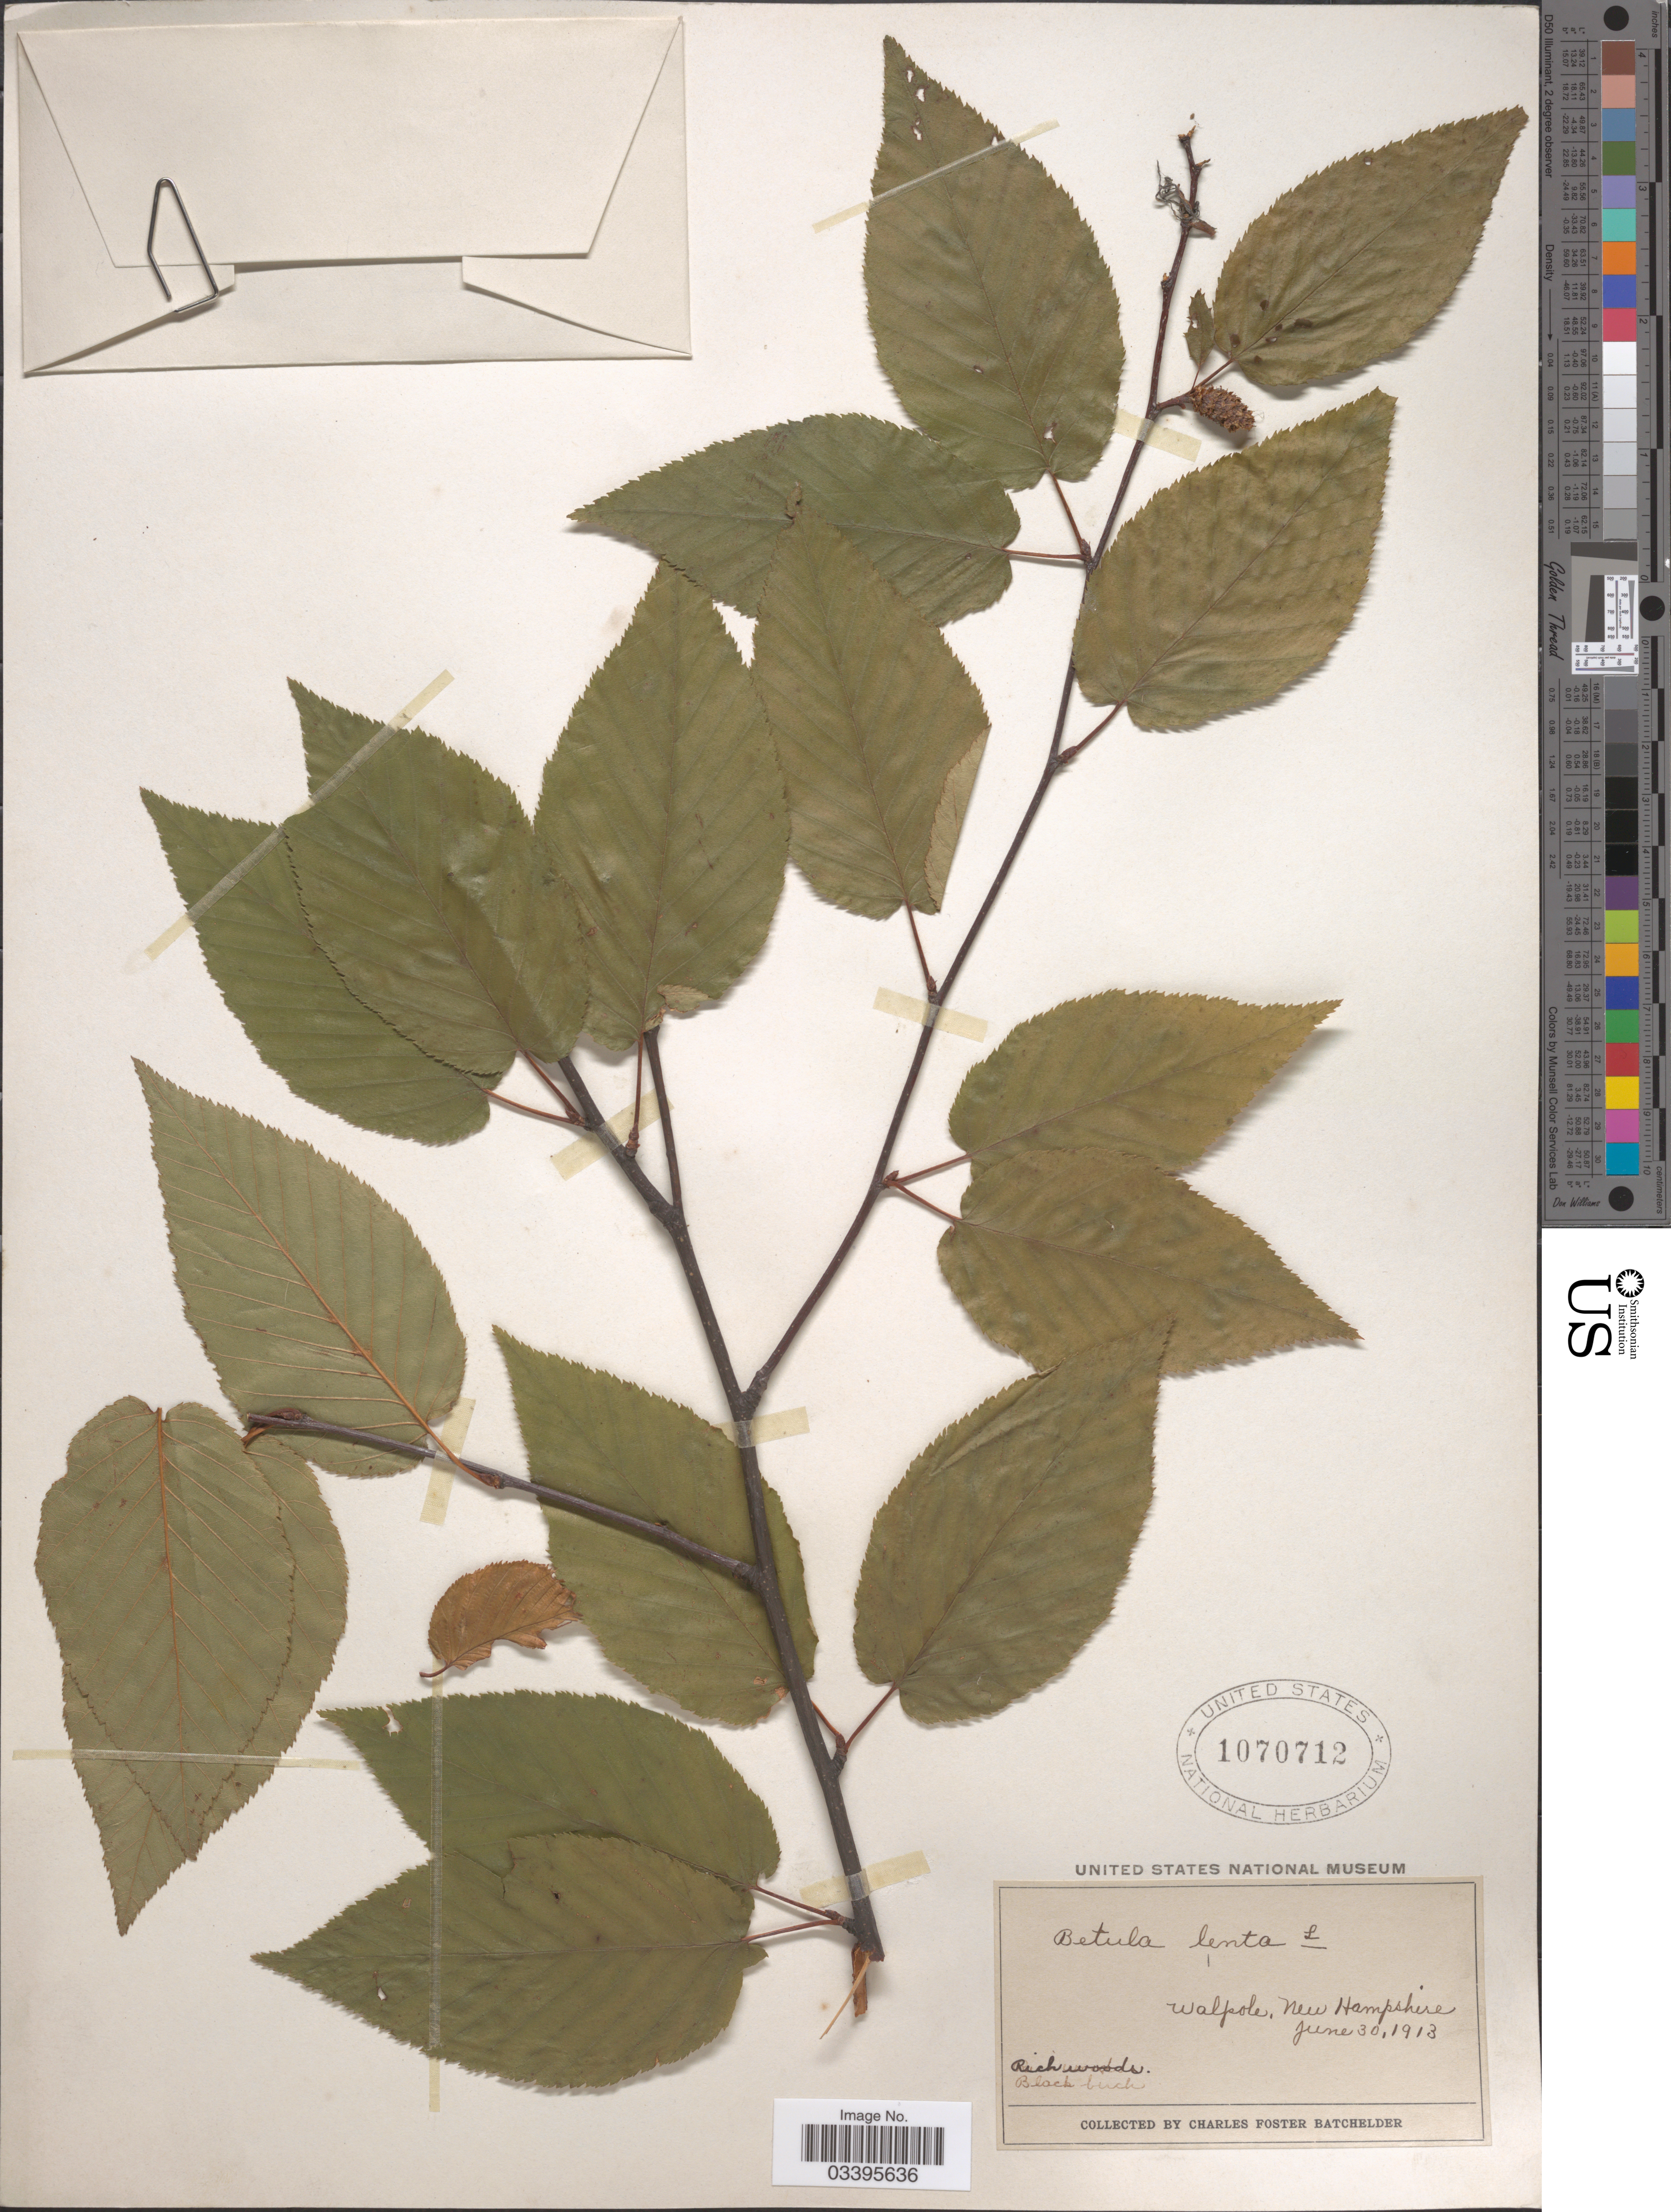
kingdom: Plantae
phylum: Tracheophyta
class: Magnoliopsida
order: Fagales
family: Betulaceae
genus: Betula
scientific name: Betula lenta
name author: L.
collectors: C. Batchelder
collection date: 1913-06-30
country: United States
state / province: New Hampshire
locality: Walpole.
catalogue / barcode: US 1070712